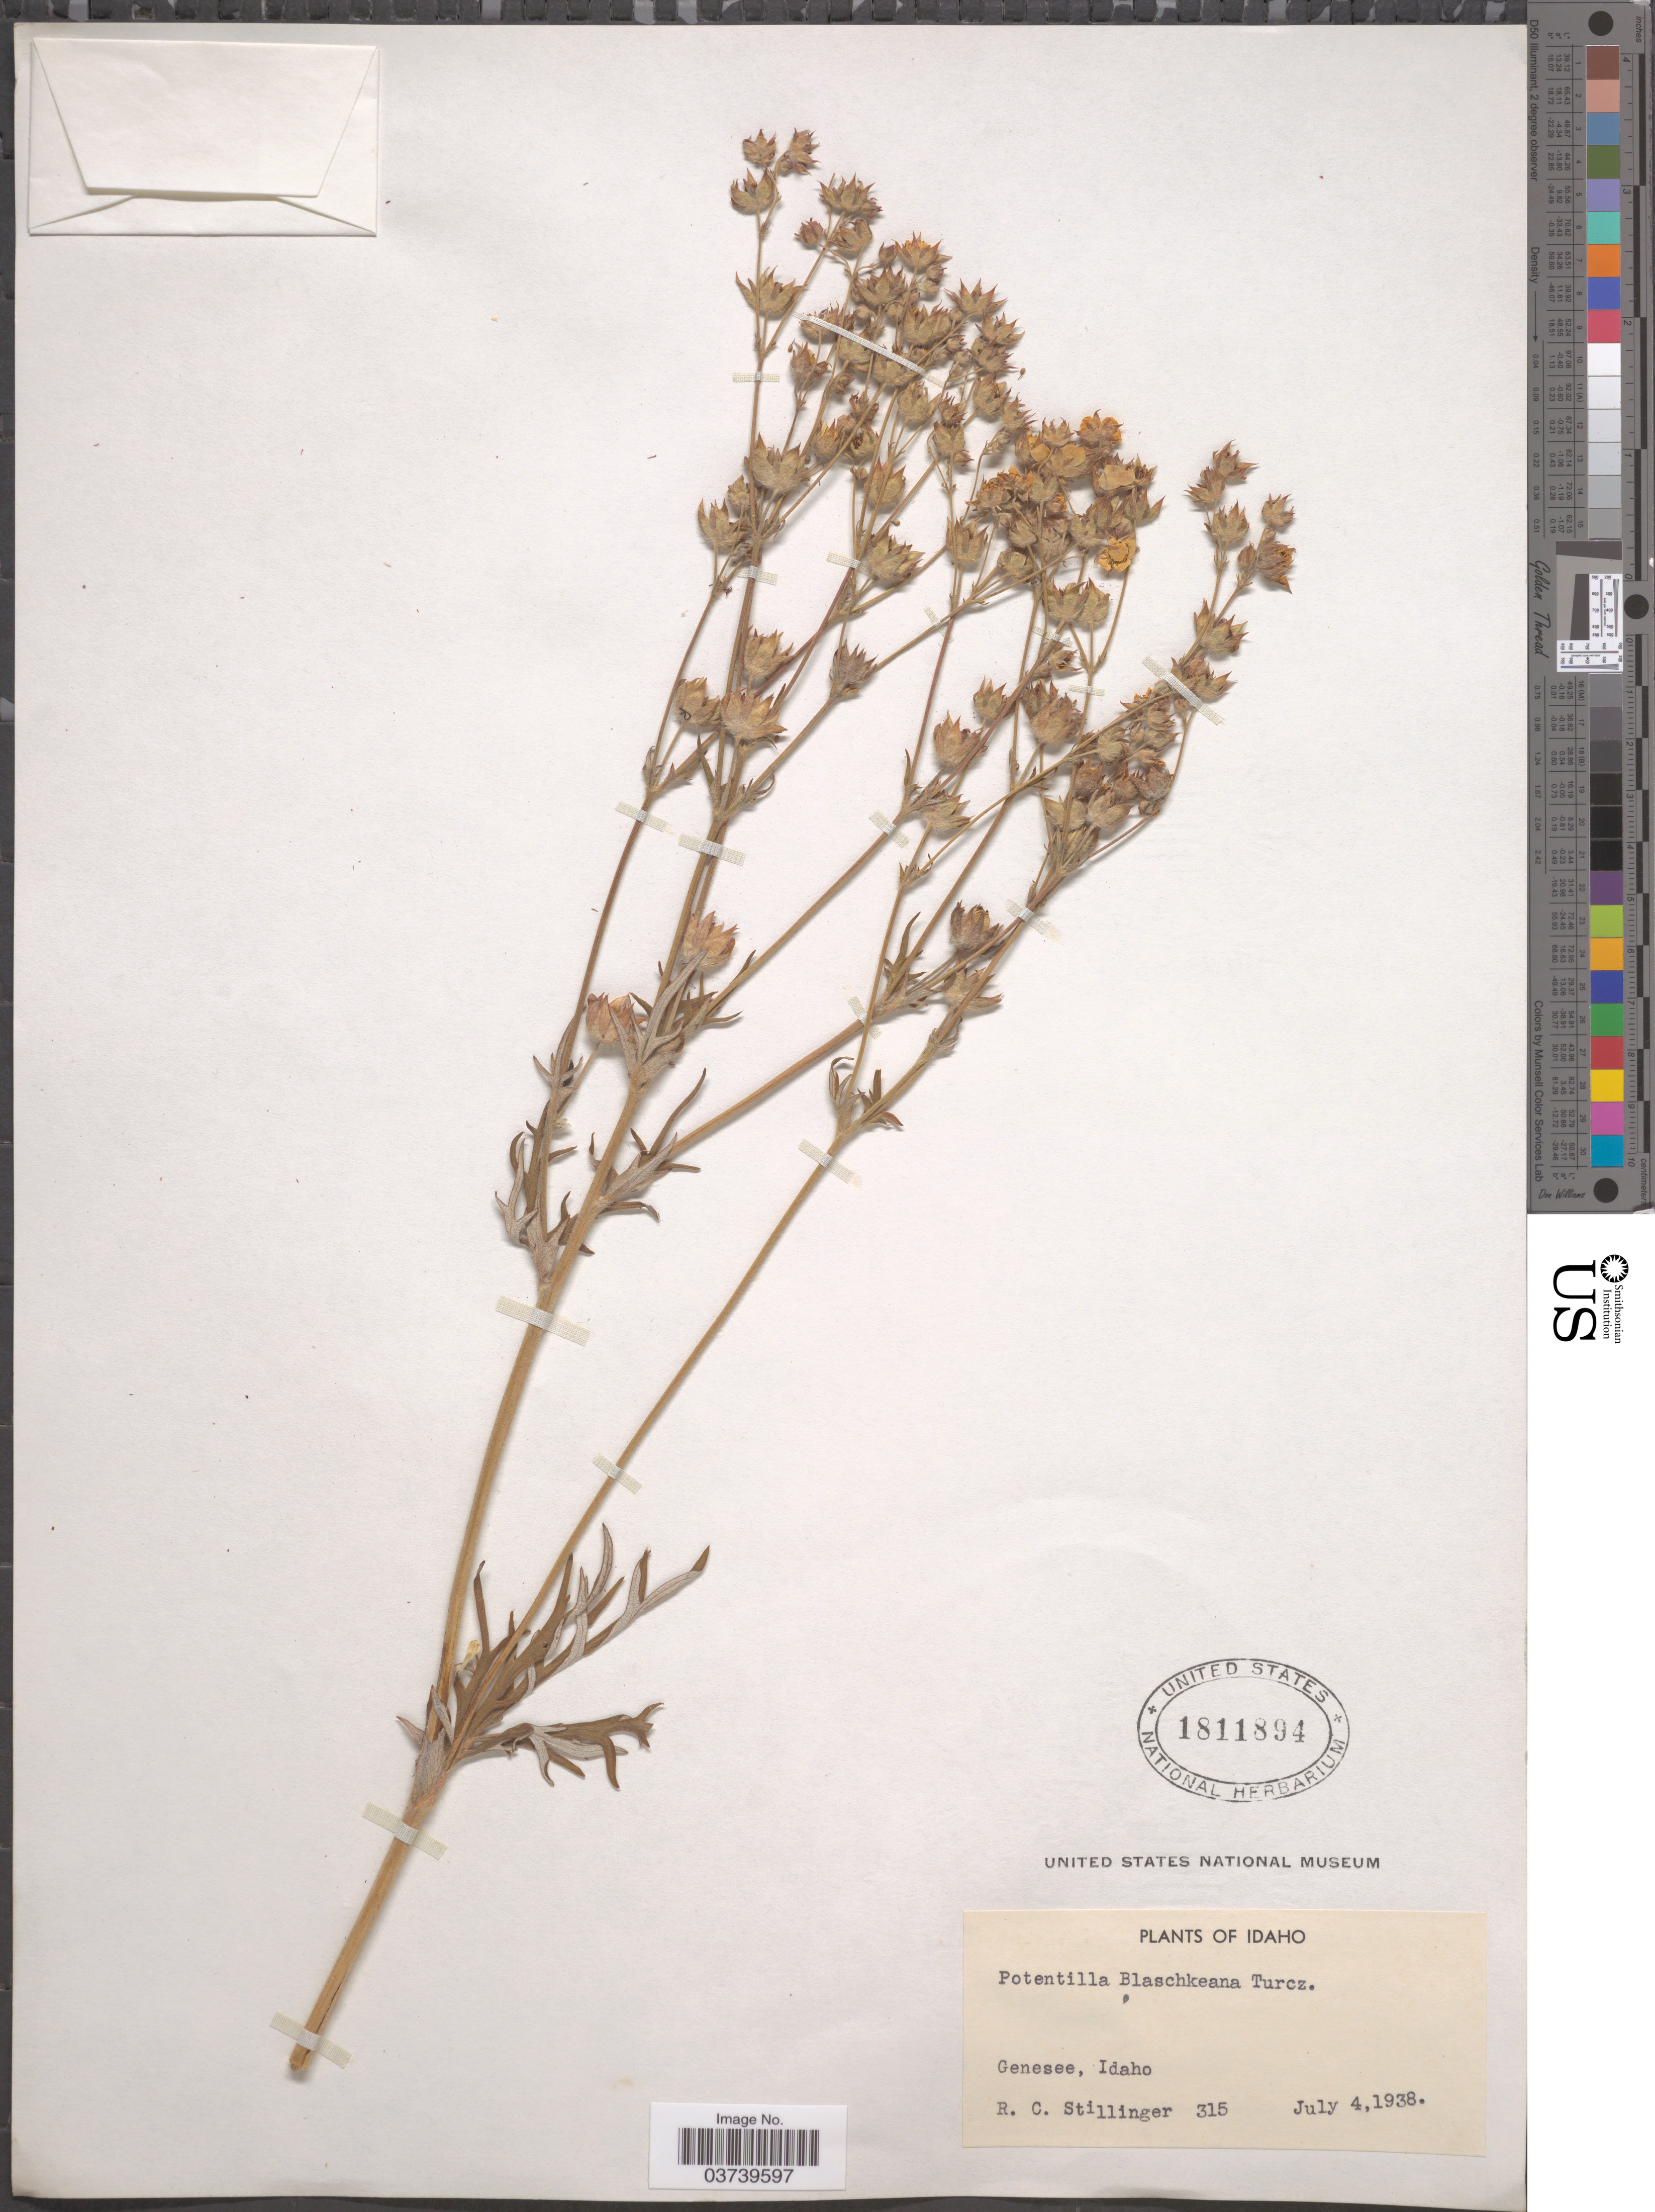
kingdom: Plantae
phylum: Tracheophyta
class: Magnoliopsida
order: Rosales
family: Rosaceae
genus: Potentilla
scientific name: Potentilla gracilis var. fastigiata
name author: (Nutt.) S. Watson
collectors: R. Stillinger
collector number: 315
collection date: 1938-07-04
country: United States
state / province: Idaho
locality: Genesee.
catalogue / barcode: US 1811894